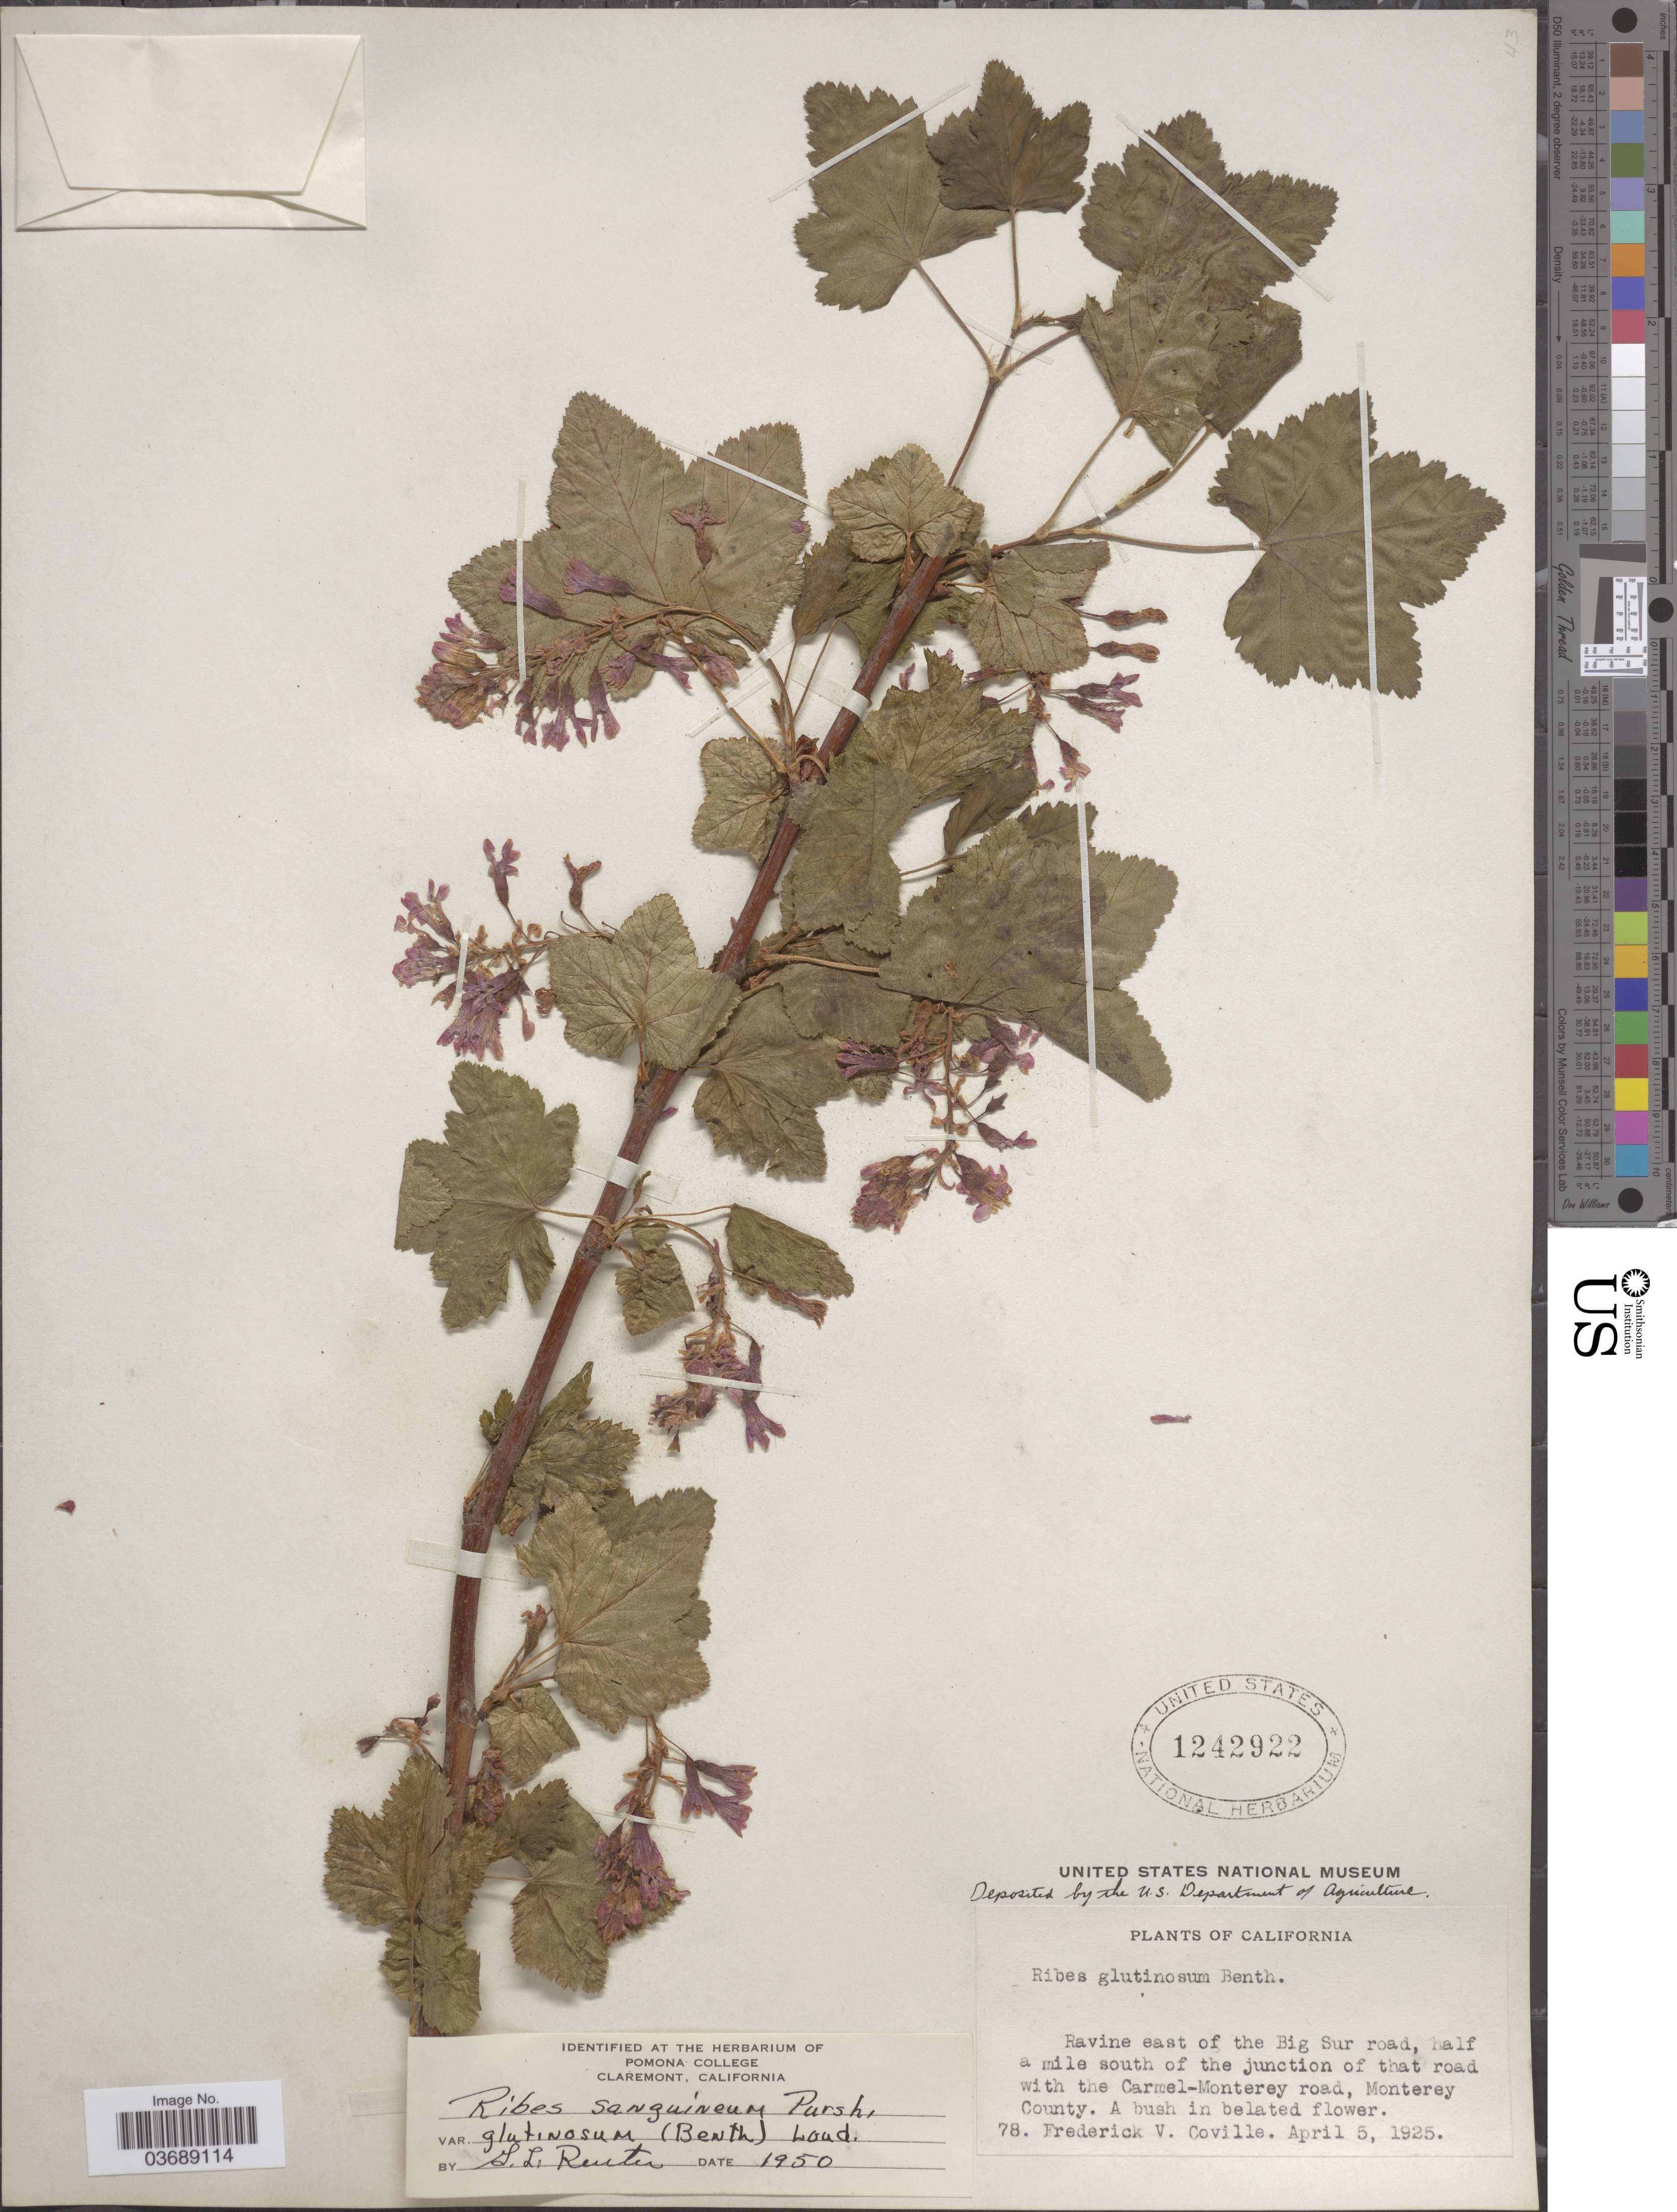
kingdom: Plantae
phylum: Tracheophyta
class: Magnoliopsida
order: Saxifragales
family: Grossulariaceae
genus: Ribes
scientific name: Ribes sanguineum var. glutinosum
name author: (Benth.) Loudon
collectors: F. V. Coville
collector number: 78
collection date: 1925-04-05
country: United States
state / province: California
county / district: Monterey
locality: Ravine east of the Big Sur road, half a mile south of the junction of that road with the Carmel-Monterey road, Monterey County.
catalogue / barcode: US 1242922